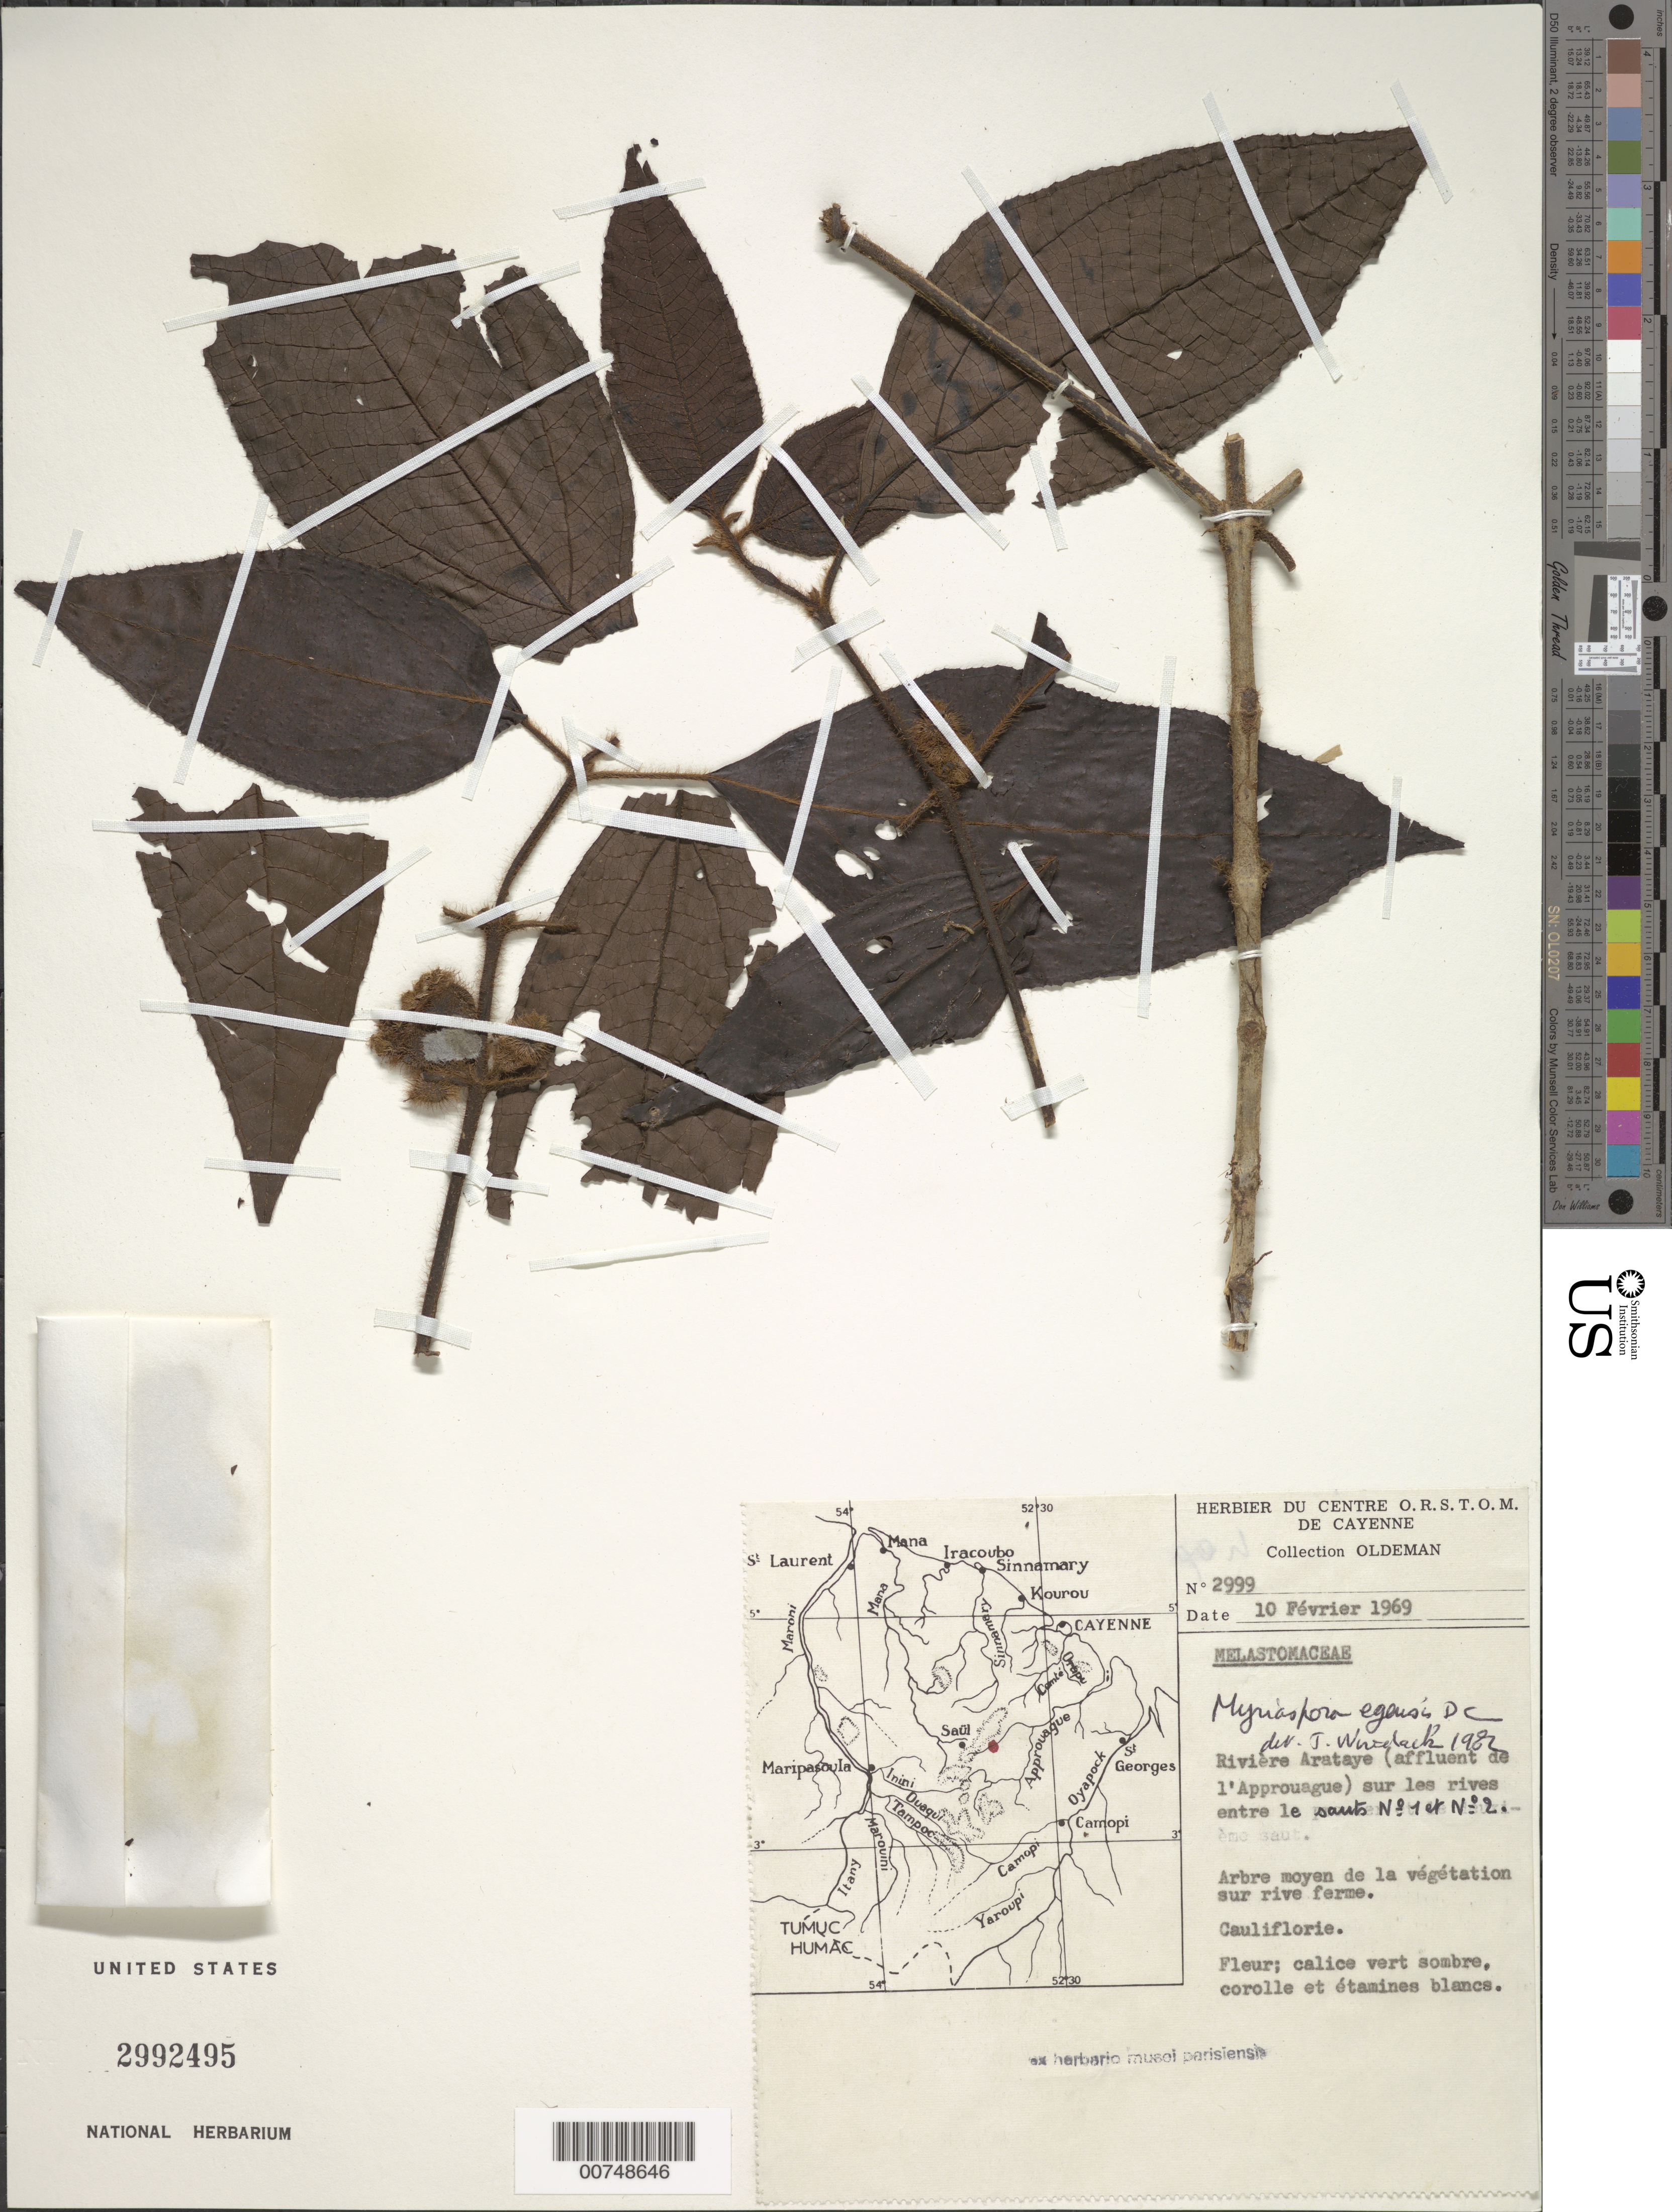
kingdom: Plantae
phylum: Tracheophyta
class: Magnoliopsida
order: Myrtales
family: Melastomataceae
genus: Bellucia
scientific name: Bellucia egensis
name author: (DC.) Penneys et al.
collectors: R. Oldeman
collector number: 2999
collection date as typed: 10-Feb-69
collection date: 1969-02-10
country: French Guiana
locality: Rivière Arataye (affluent de l'Approuague), sur les rives entre les Sauts no. 1 & 2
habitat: Moyen de la vegetation sur rive ferme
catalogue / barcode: US 2992495